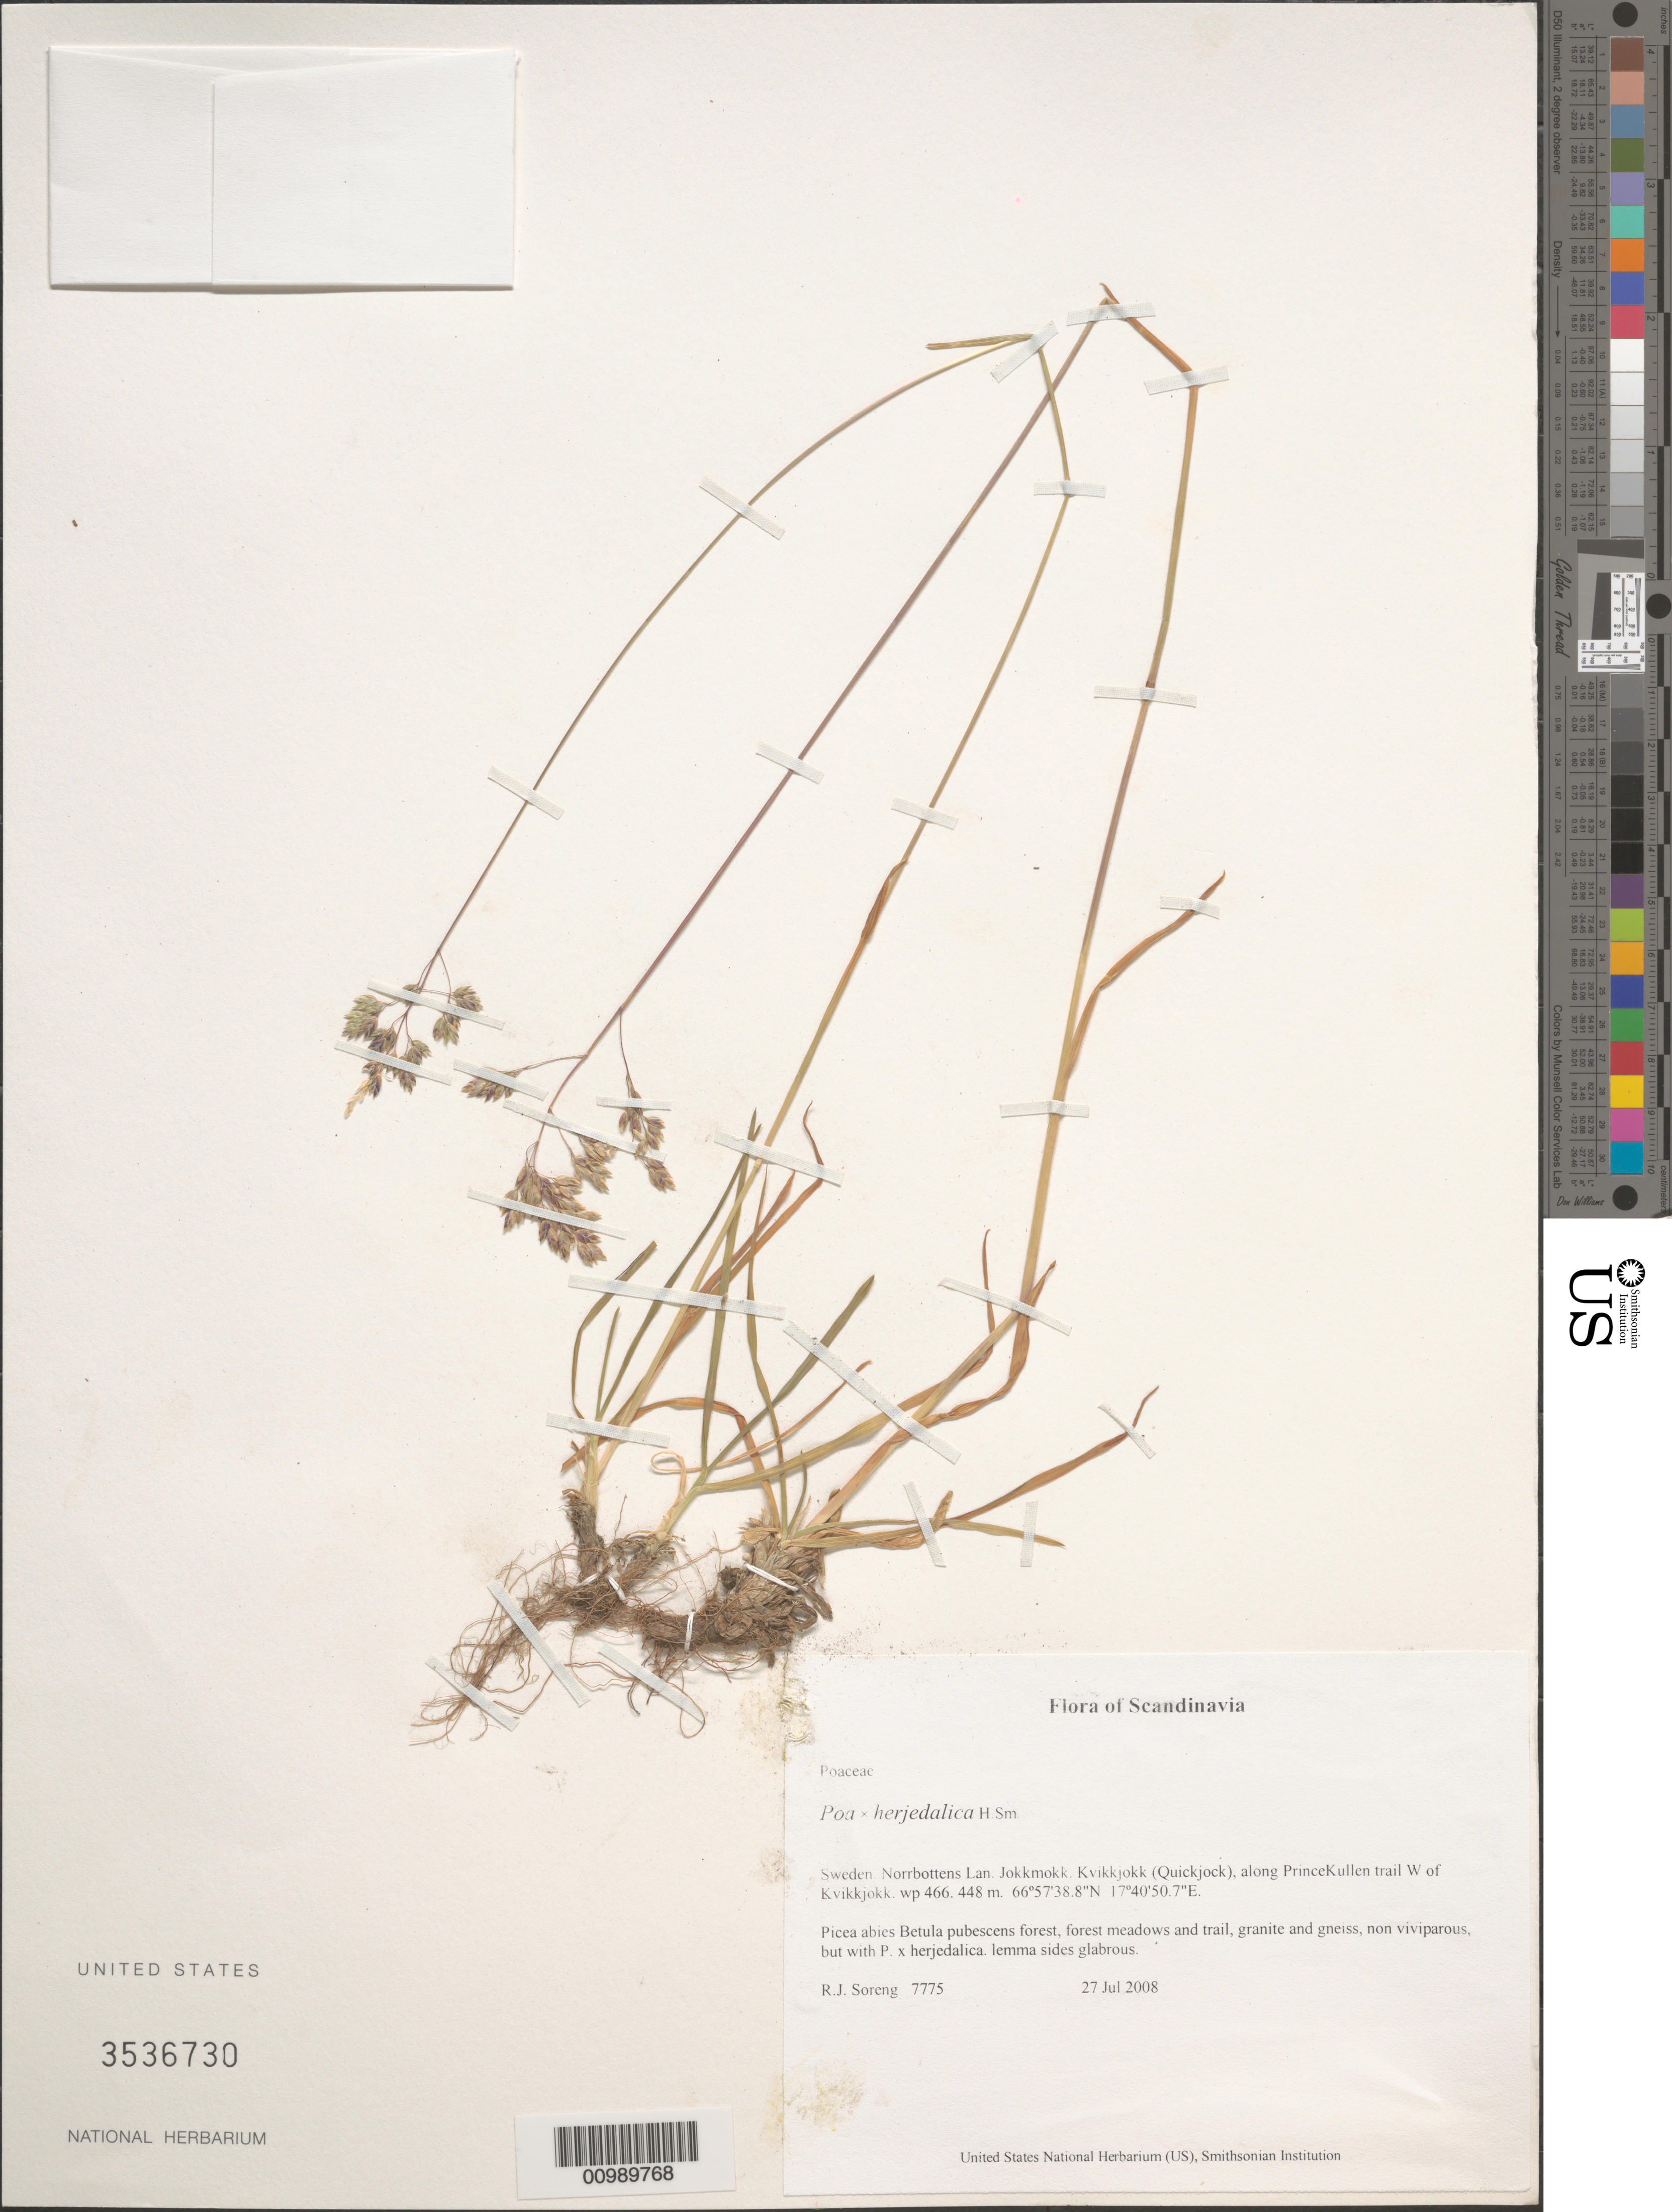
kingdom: Plantae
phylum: Tracheophyta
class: Liliopsida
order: Poales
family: Poaceae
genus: Poa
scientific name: Poa herjedalica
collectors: R. J. Soreng & N. L. Soreng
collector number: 7775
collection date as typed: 27 Jul 2008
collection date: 2008-07-27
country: Sweden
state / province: Norrbotten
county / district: Jokkmokk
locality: Kvikkjokk (Quickjock), along PrinceKullen trail W of Kvikkjokk.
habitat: Picea abies Betula pubescens forest, forest meadows and trail, granite and gneiss, non viviparous, but with P. x herjedalica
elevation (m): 448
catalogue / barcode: US 3536730